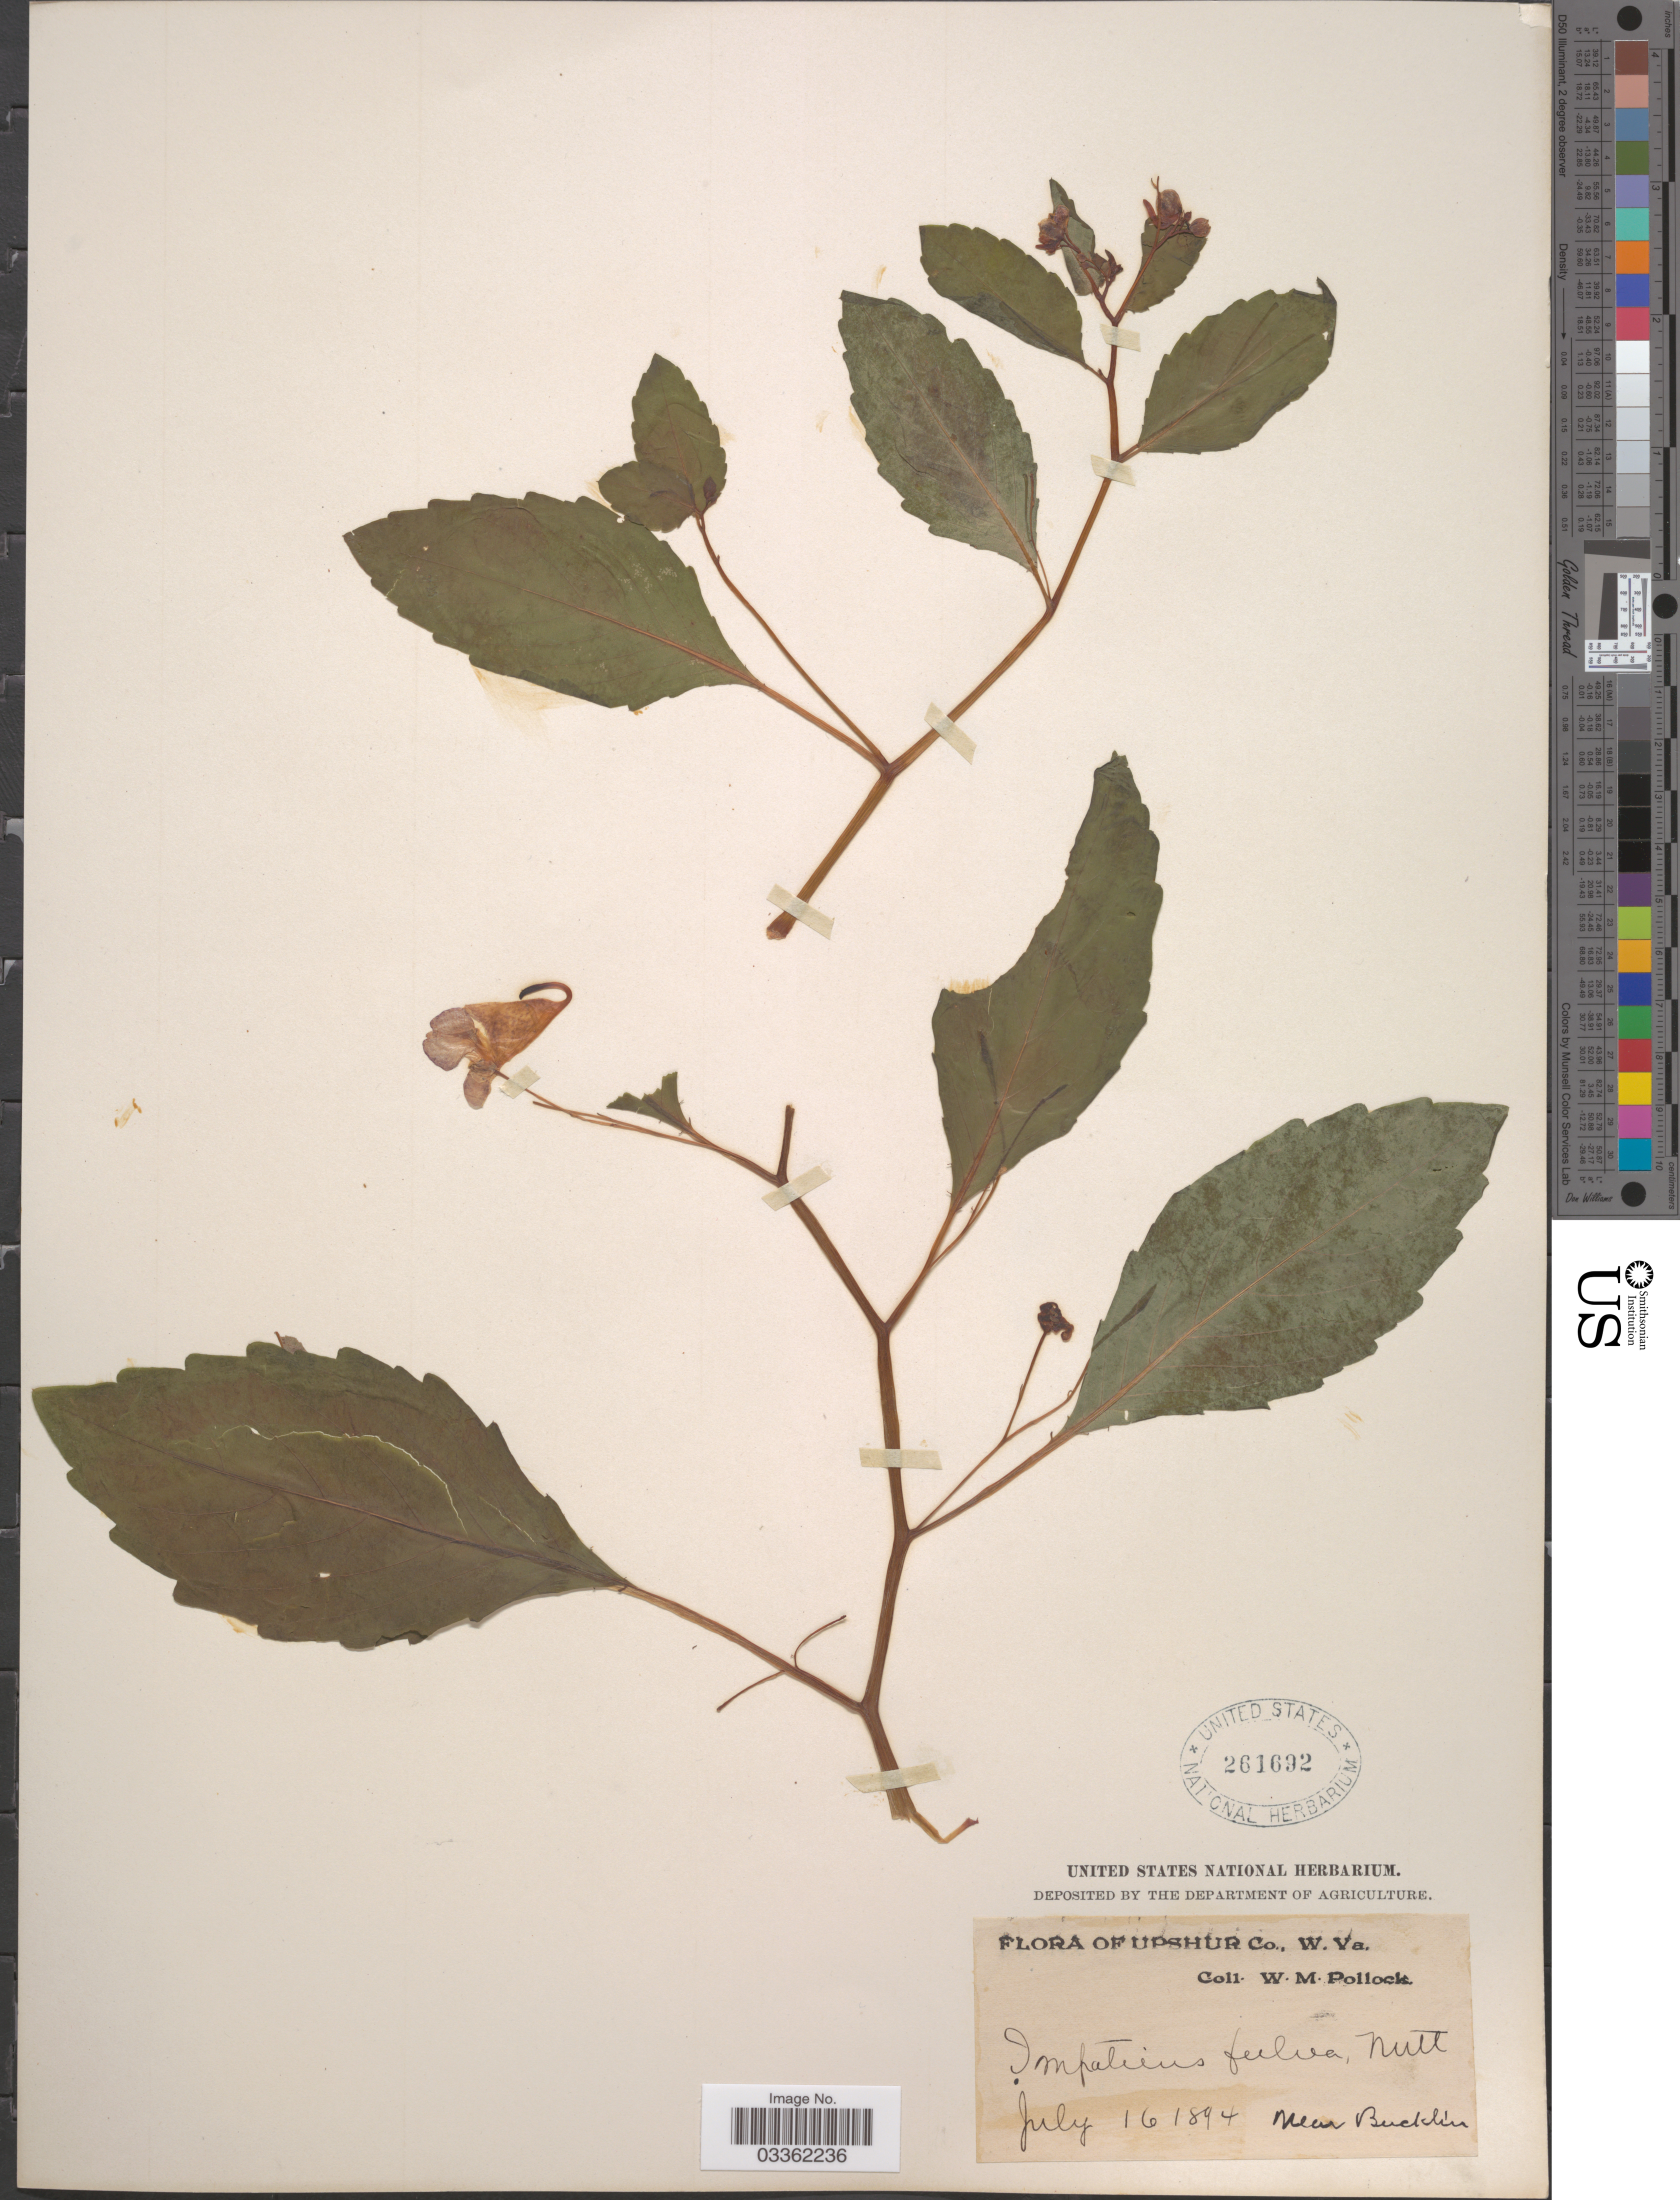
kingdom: Plantae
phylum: Tracheophyta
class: Magnoliopsida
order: Ericales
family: Balsaminaceae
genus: Impatiens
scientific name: Impatiens capensis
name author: Meerb.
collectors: W. M. Pollock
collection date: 1894-07-16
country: United States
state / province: West Virginia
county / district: Upshur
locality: Near Buckh'n.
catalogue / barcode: US 261692